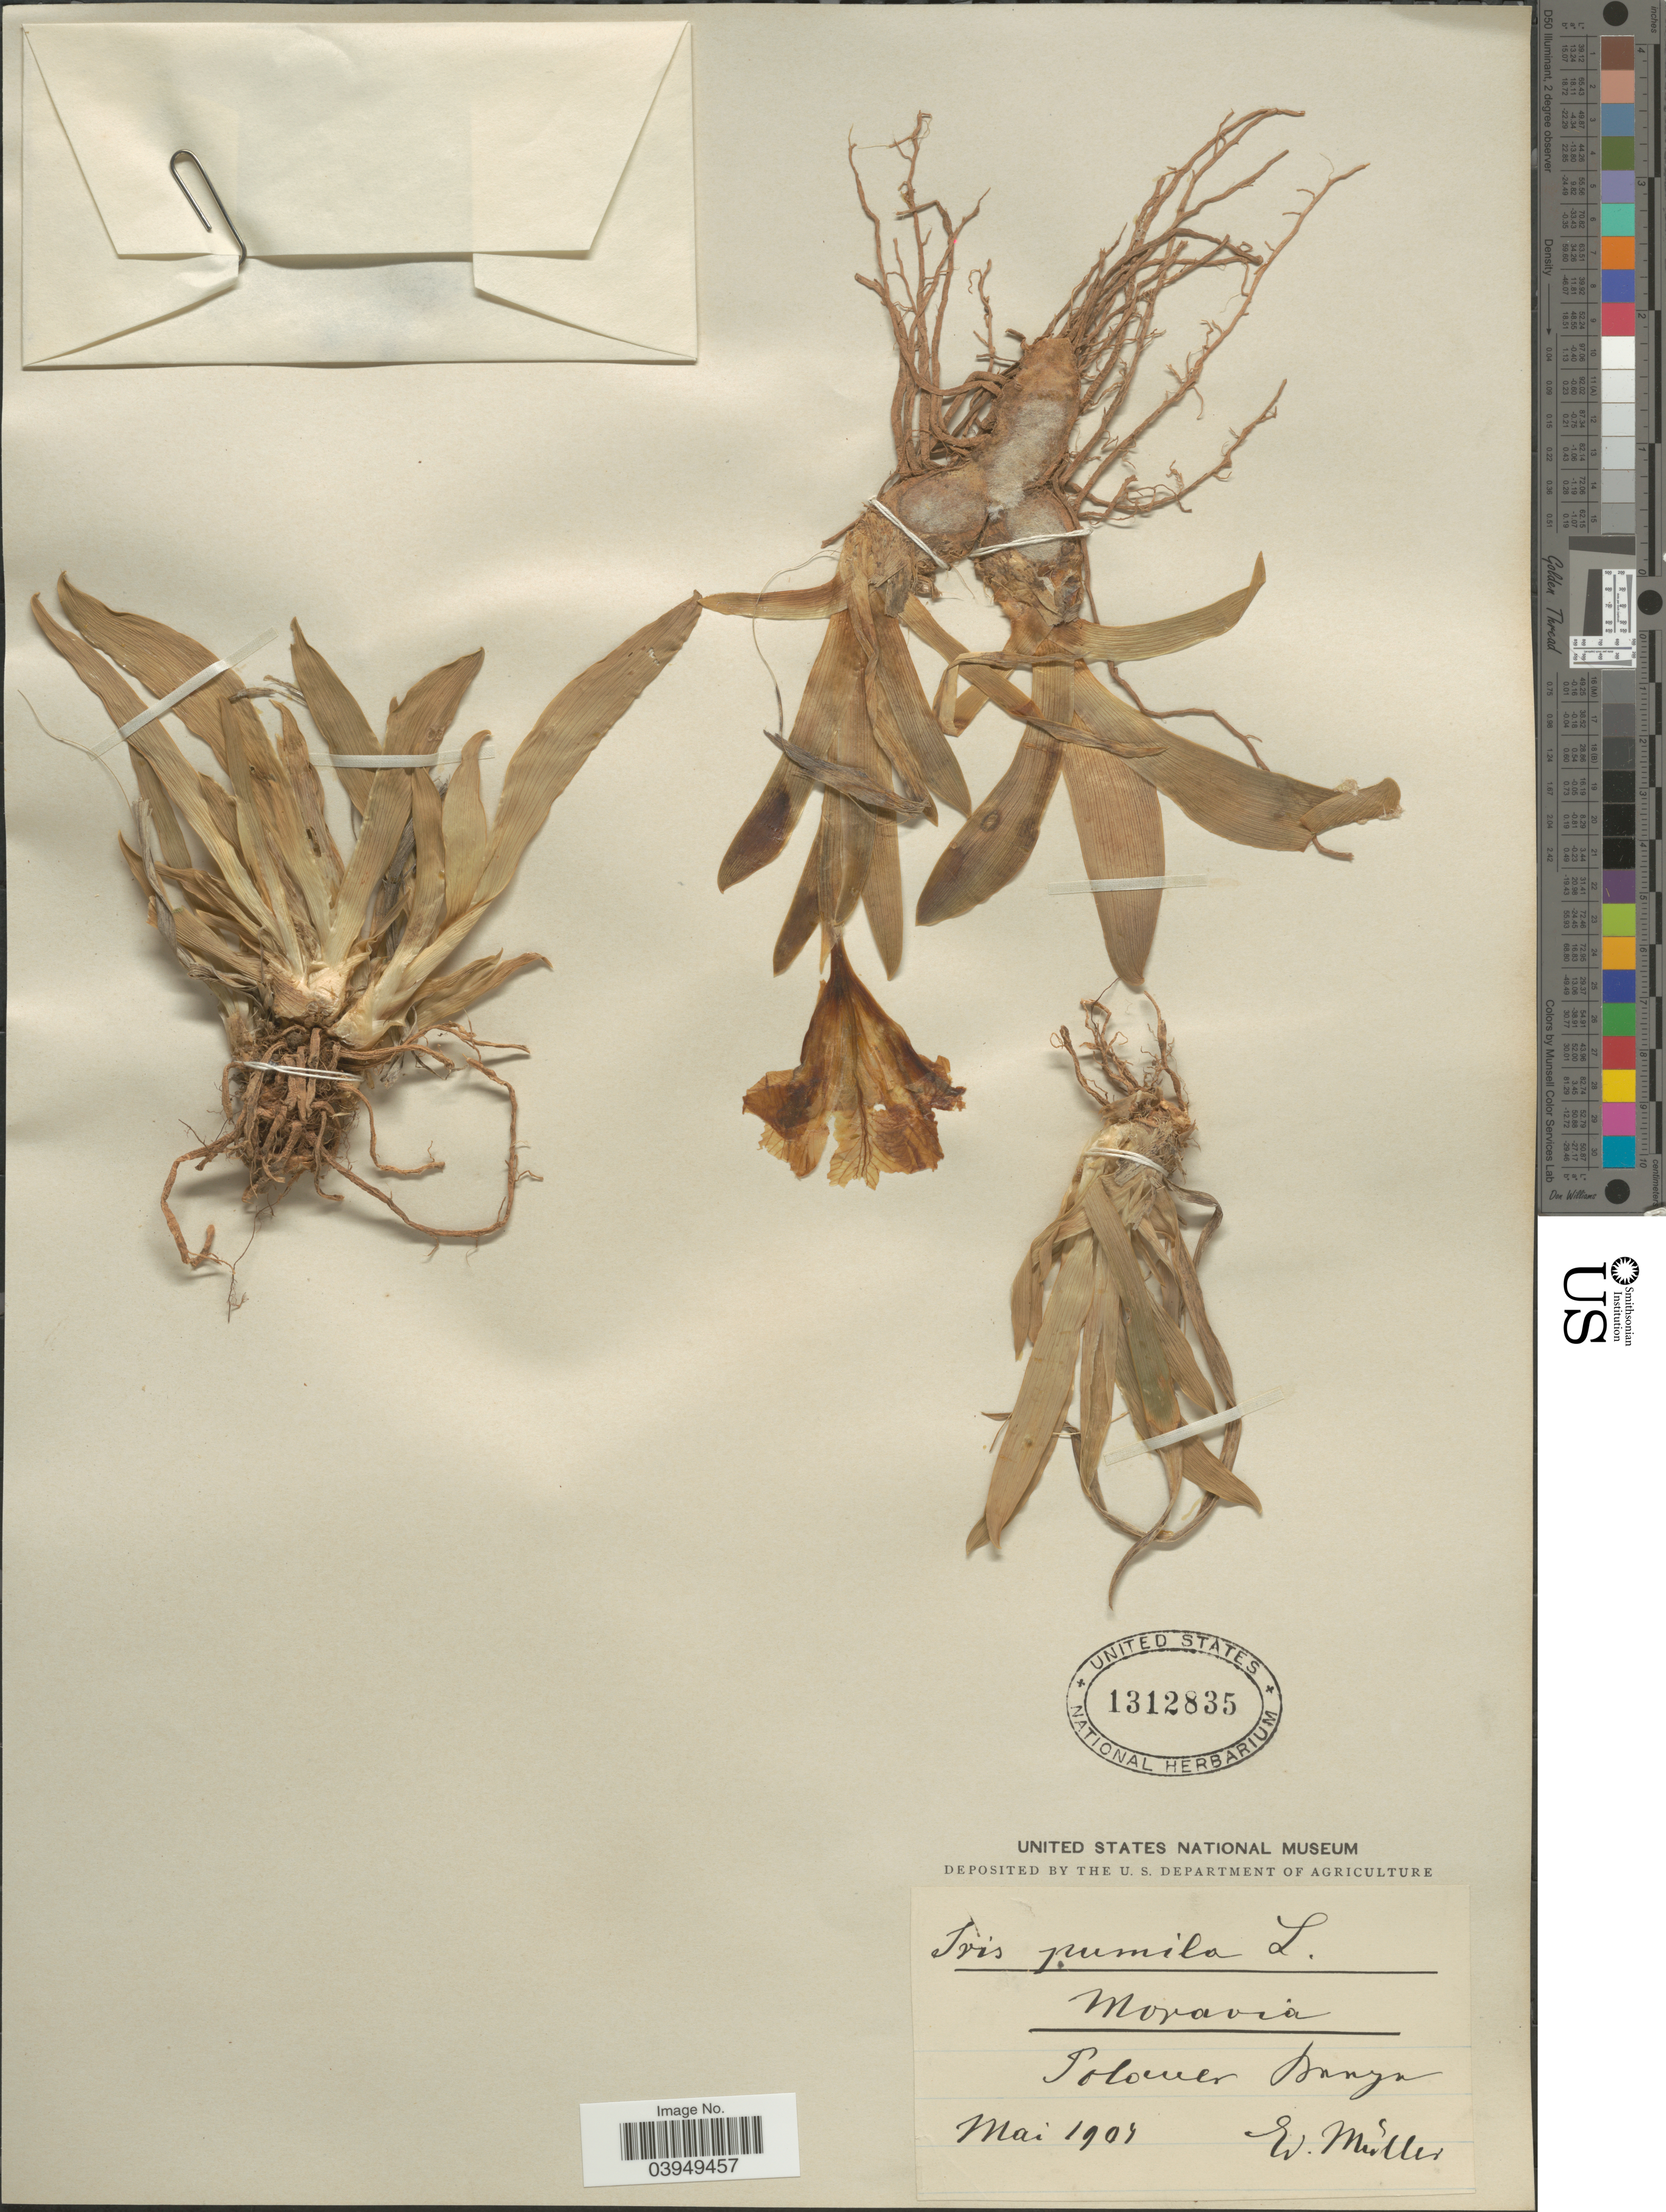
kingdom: Plantae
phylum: Tracheophyta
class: Liliopsida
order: Asparagales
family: Iridaceae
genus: Iris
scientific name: Iris pumila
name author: L.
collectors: W. Miller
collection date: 1907-05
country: Czechia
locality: Moravia. Tolower Range.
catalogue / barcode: US 1312835